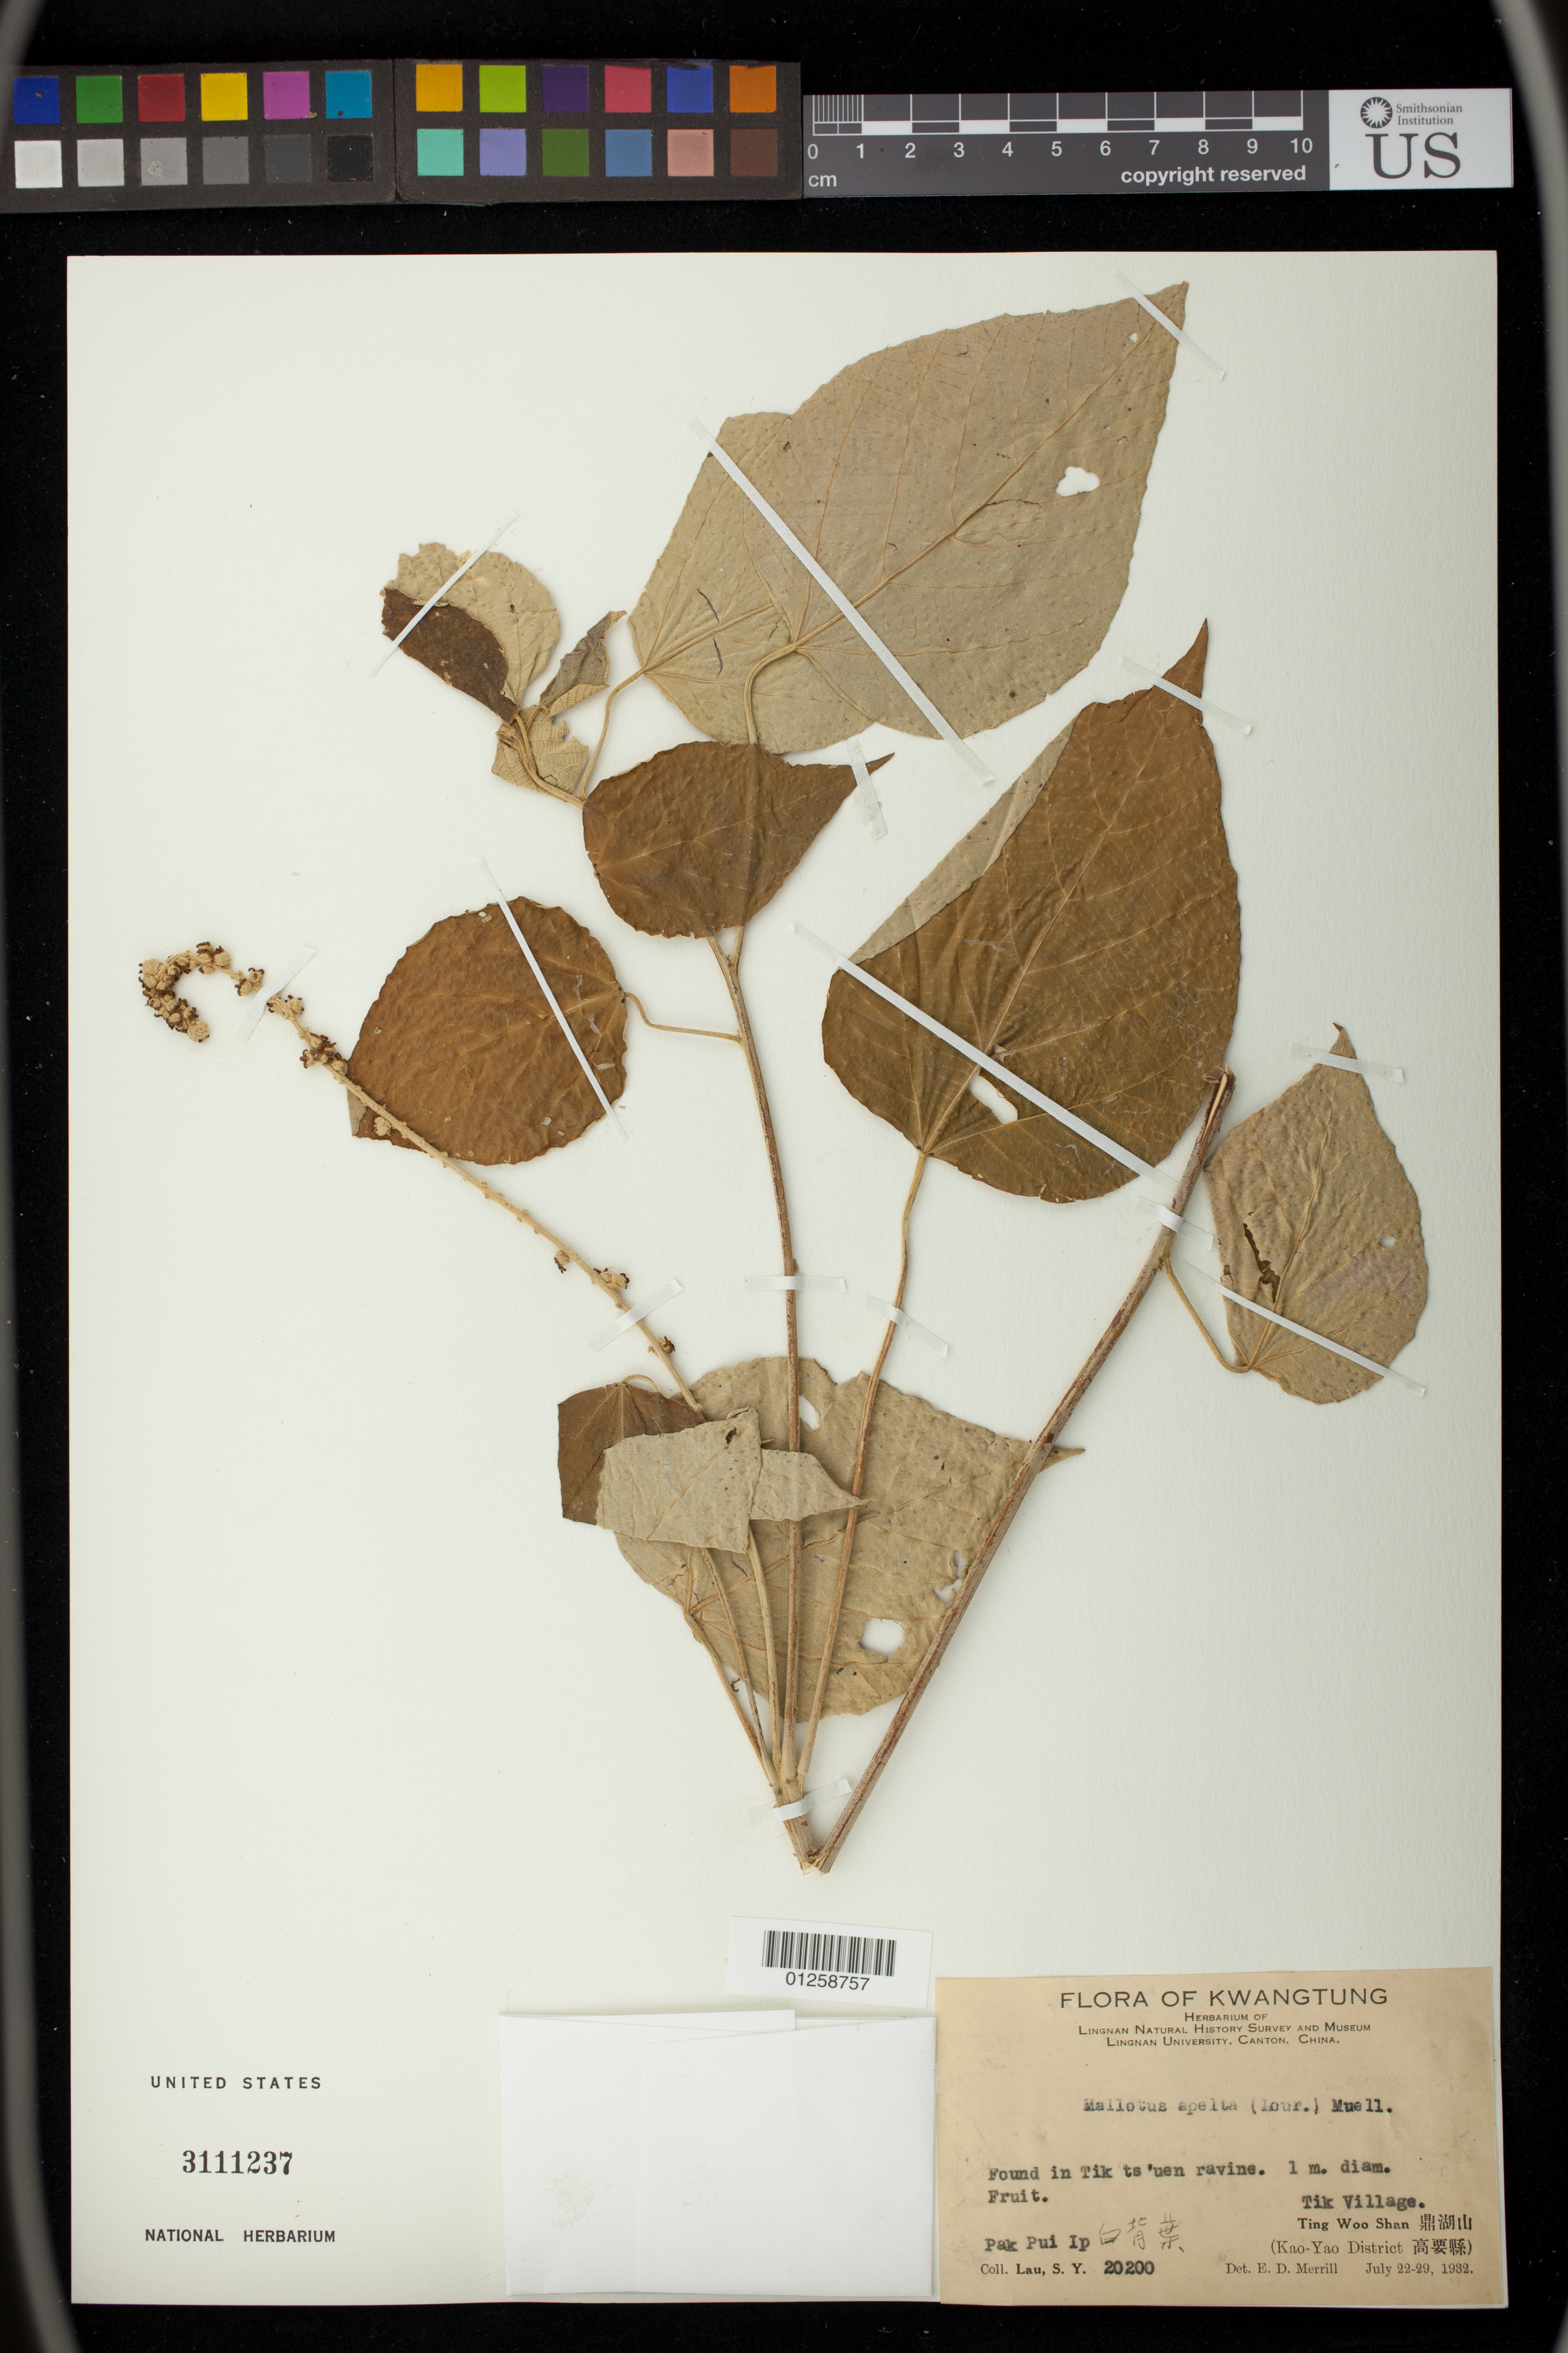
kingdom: Plantae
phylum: Tracheophyta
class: Magnoliopsida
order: Malpighiales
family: Euphorbiaceae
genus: Mallotus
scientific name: Mallotus apelta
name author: (Lour.) Müll. Arg.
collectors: S. Y. Lau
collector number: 20200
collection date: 1932-07-22/1932-07-29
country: China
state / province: Guangdong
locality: Tik Village. Ting Woo Shan. Kao-Yao district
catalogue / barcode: US 3111237